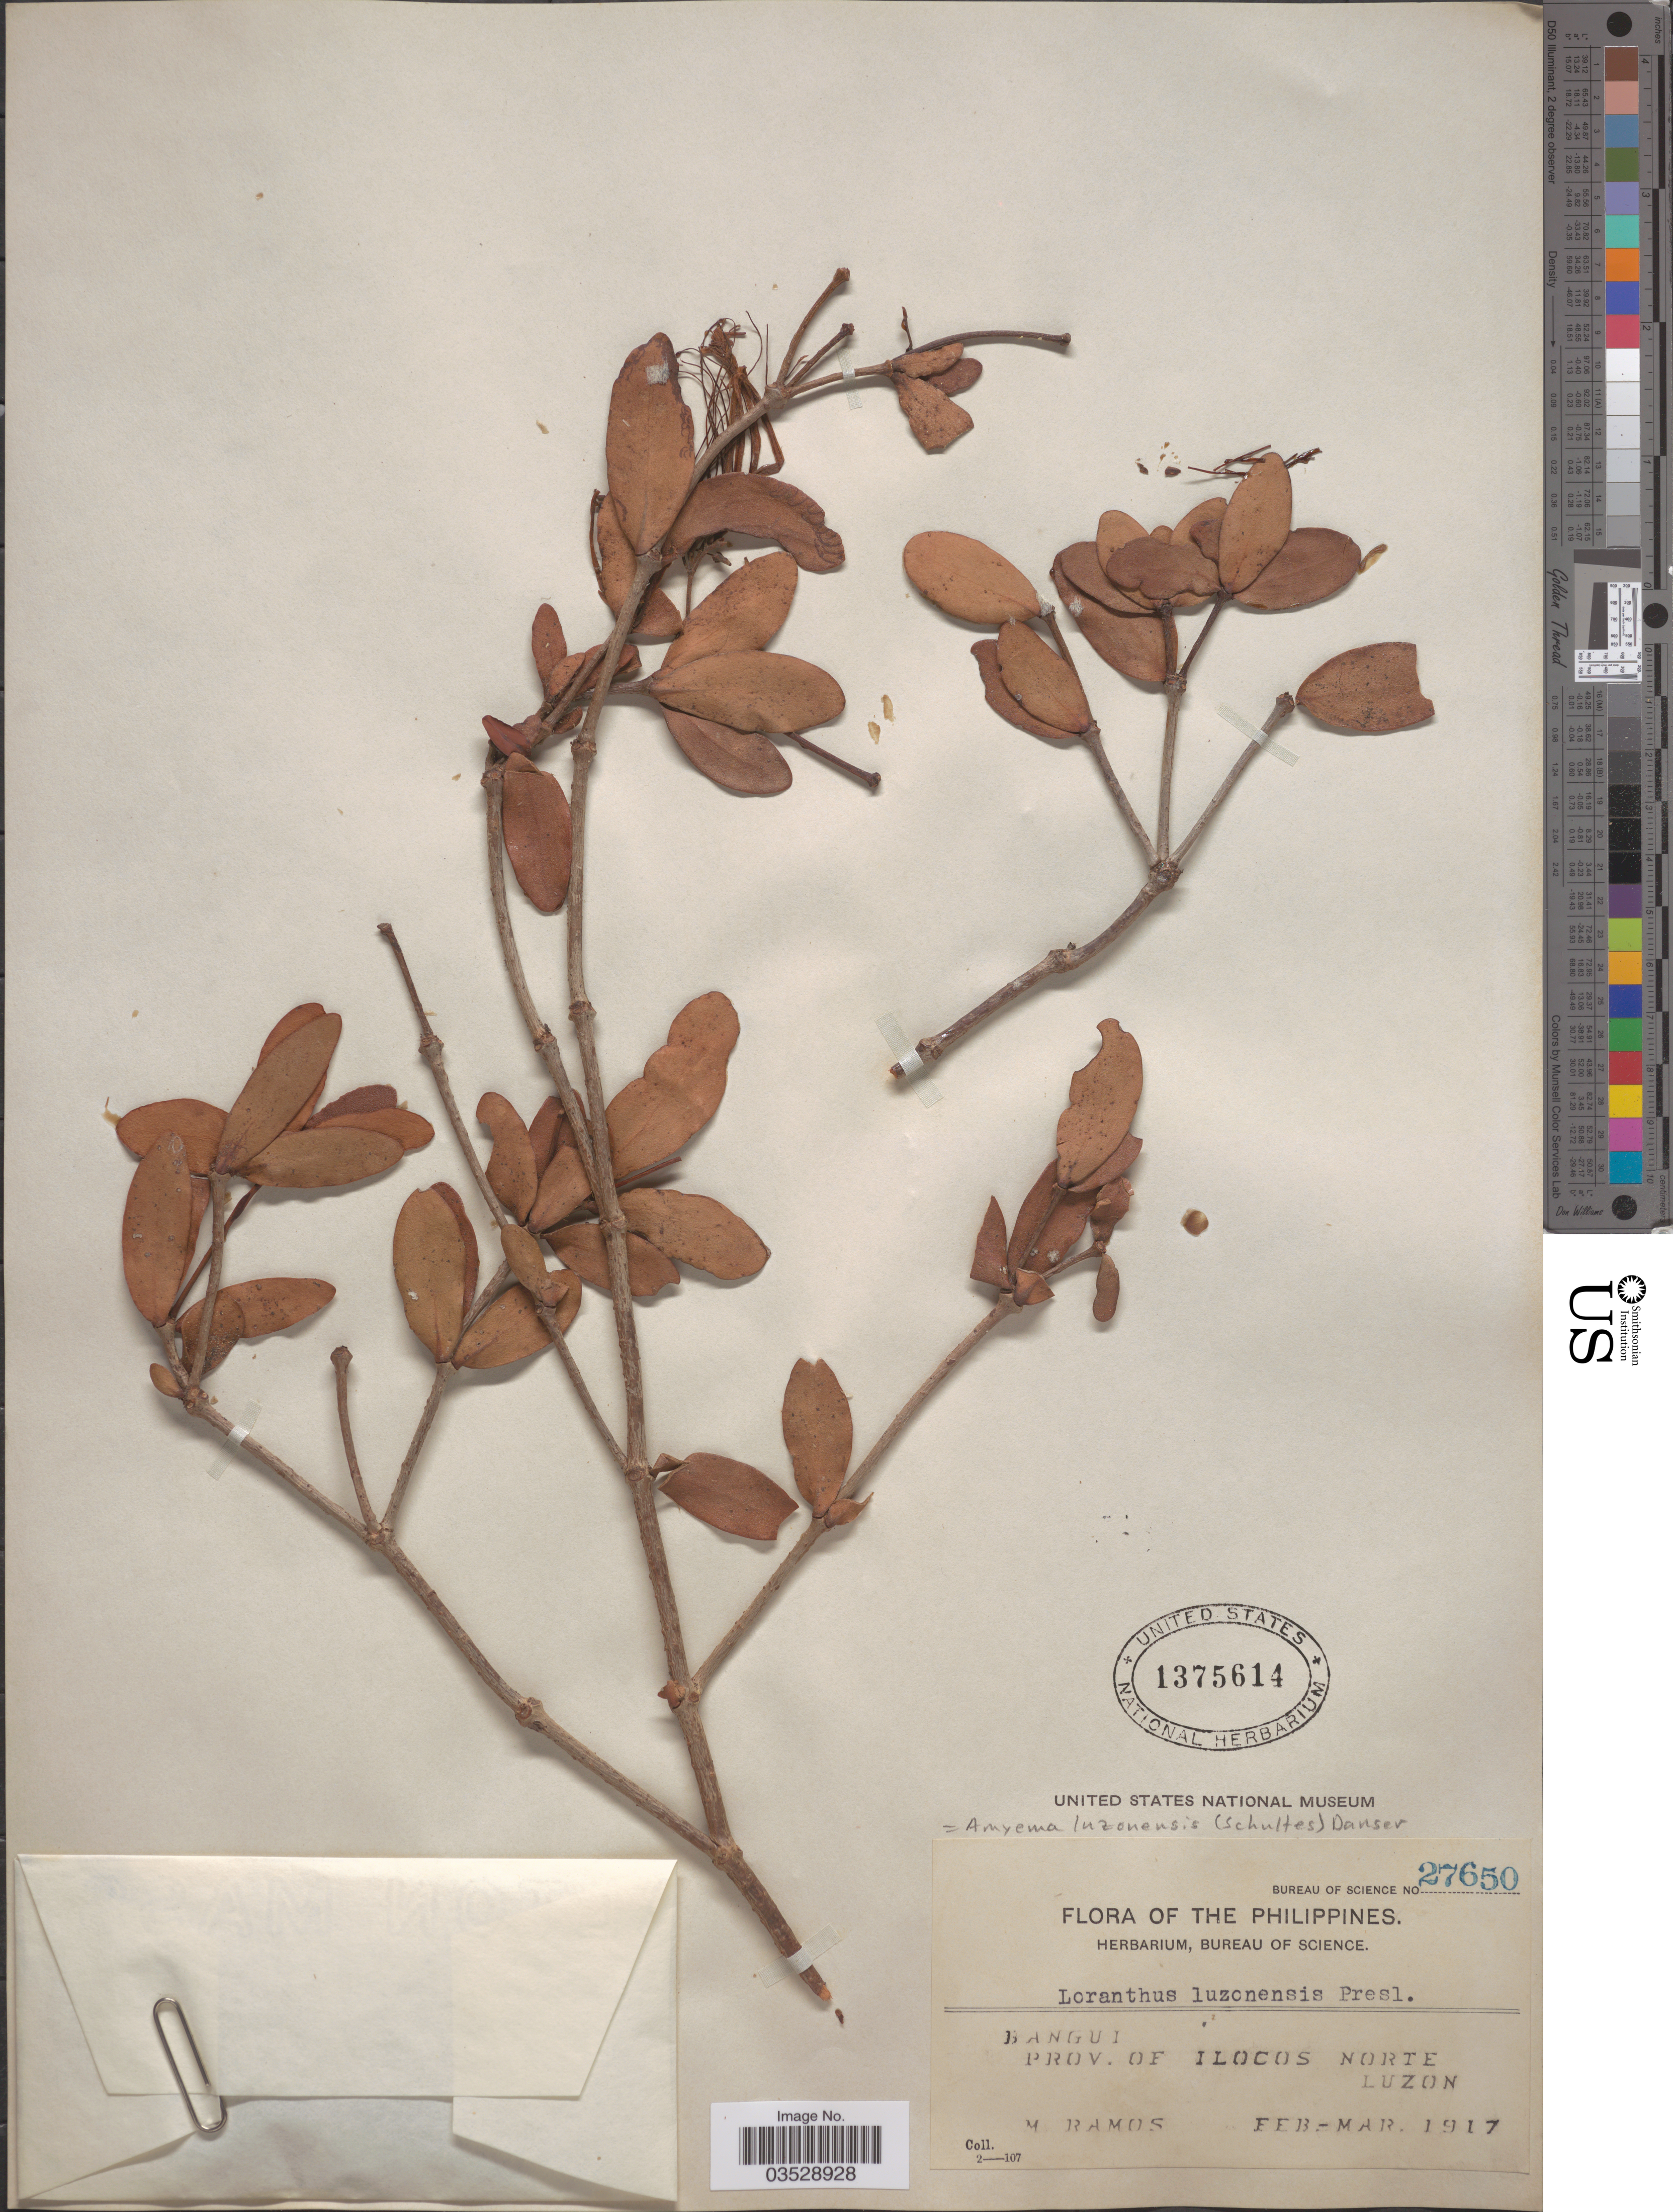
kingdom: Plantae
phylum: Tracheophyta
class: Magnoliopsida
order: Santalales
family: Loranthaceae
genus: Amyema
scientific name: Amyema luzonensis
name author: Danser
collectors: M. Ramos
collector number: Bureau of Science 27650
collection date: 1917-02/1917-03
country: Philippines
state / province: Ilocos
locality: Bangui, Prov. of Ilocos Norte, Luzon.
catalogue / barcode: US 1375614